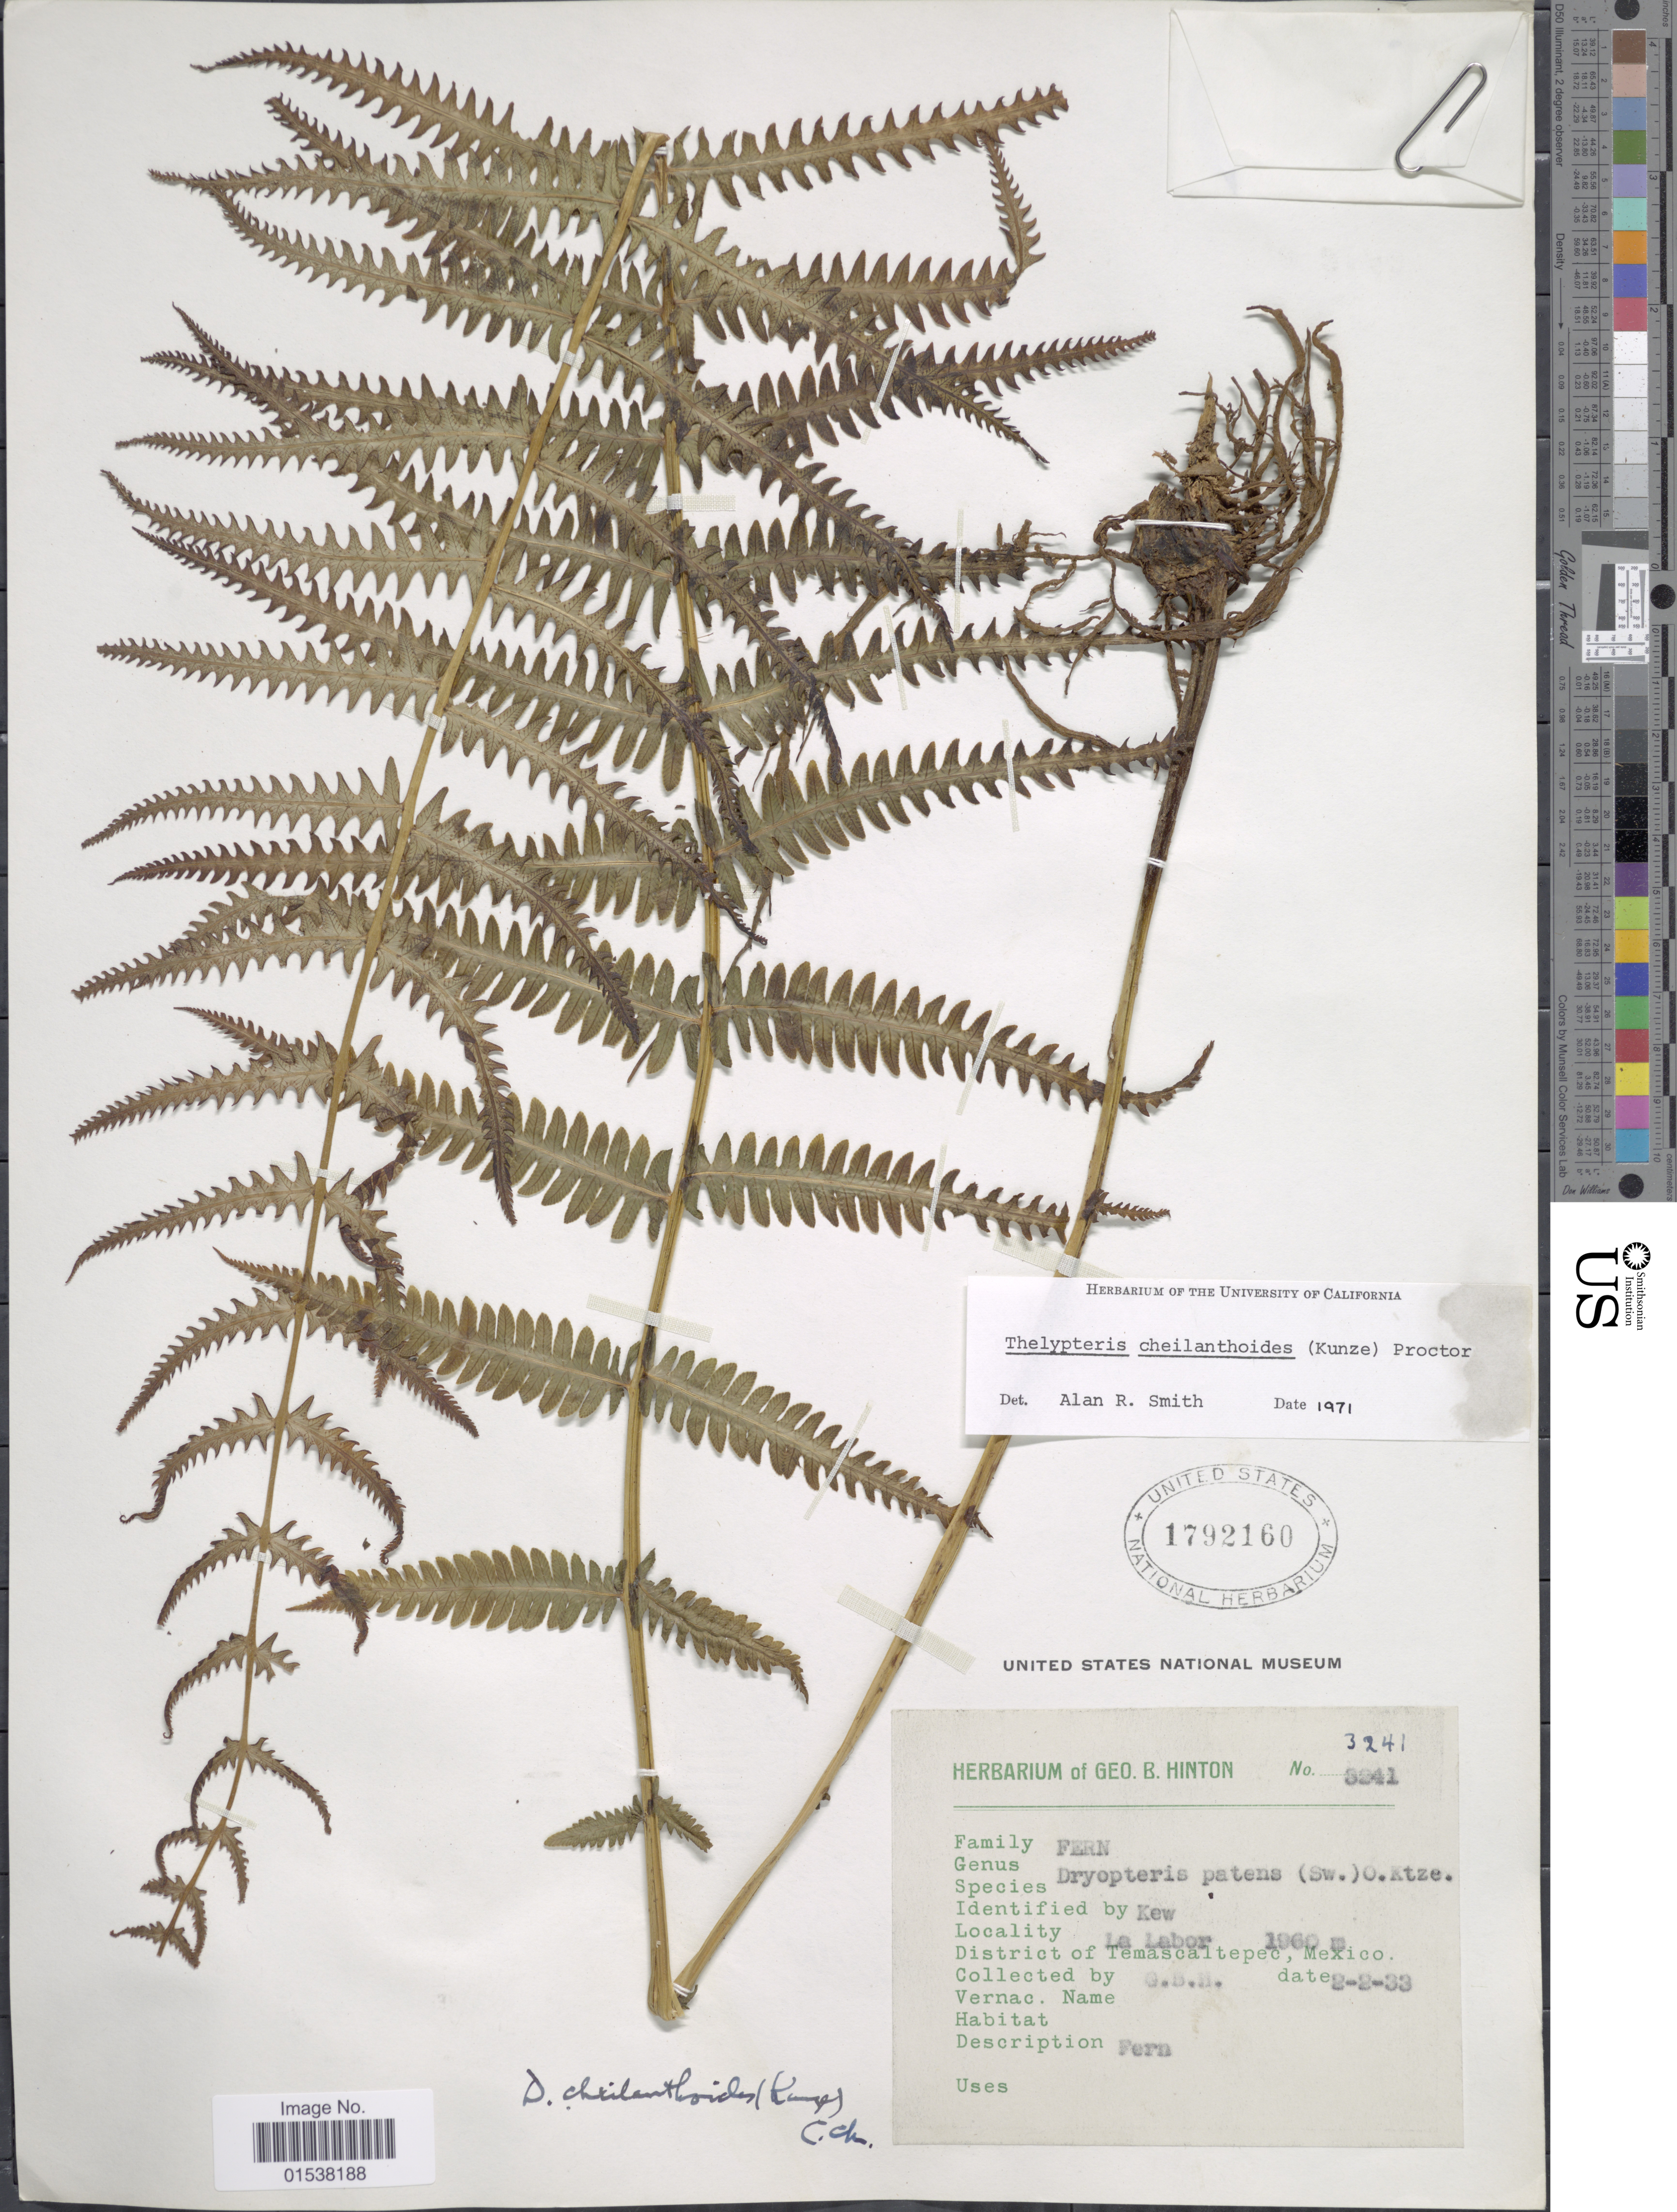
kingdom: Plantae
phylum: Tracheophyta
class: Polypodiopsida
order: Polypodiales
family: Thelypteridaceae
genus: Amauropelta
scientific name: Amauropelta cheilanthoides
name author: (Kunze) Á. Löve & D. Löve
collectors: G. B. Hinton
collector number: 3241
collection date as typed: Transcribed d/m/y: 2/2/33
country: Mexico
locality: La Labor, District of Temascaltepec, Mexico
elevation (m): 1960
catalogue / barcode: US 1792160